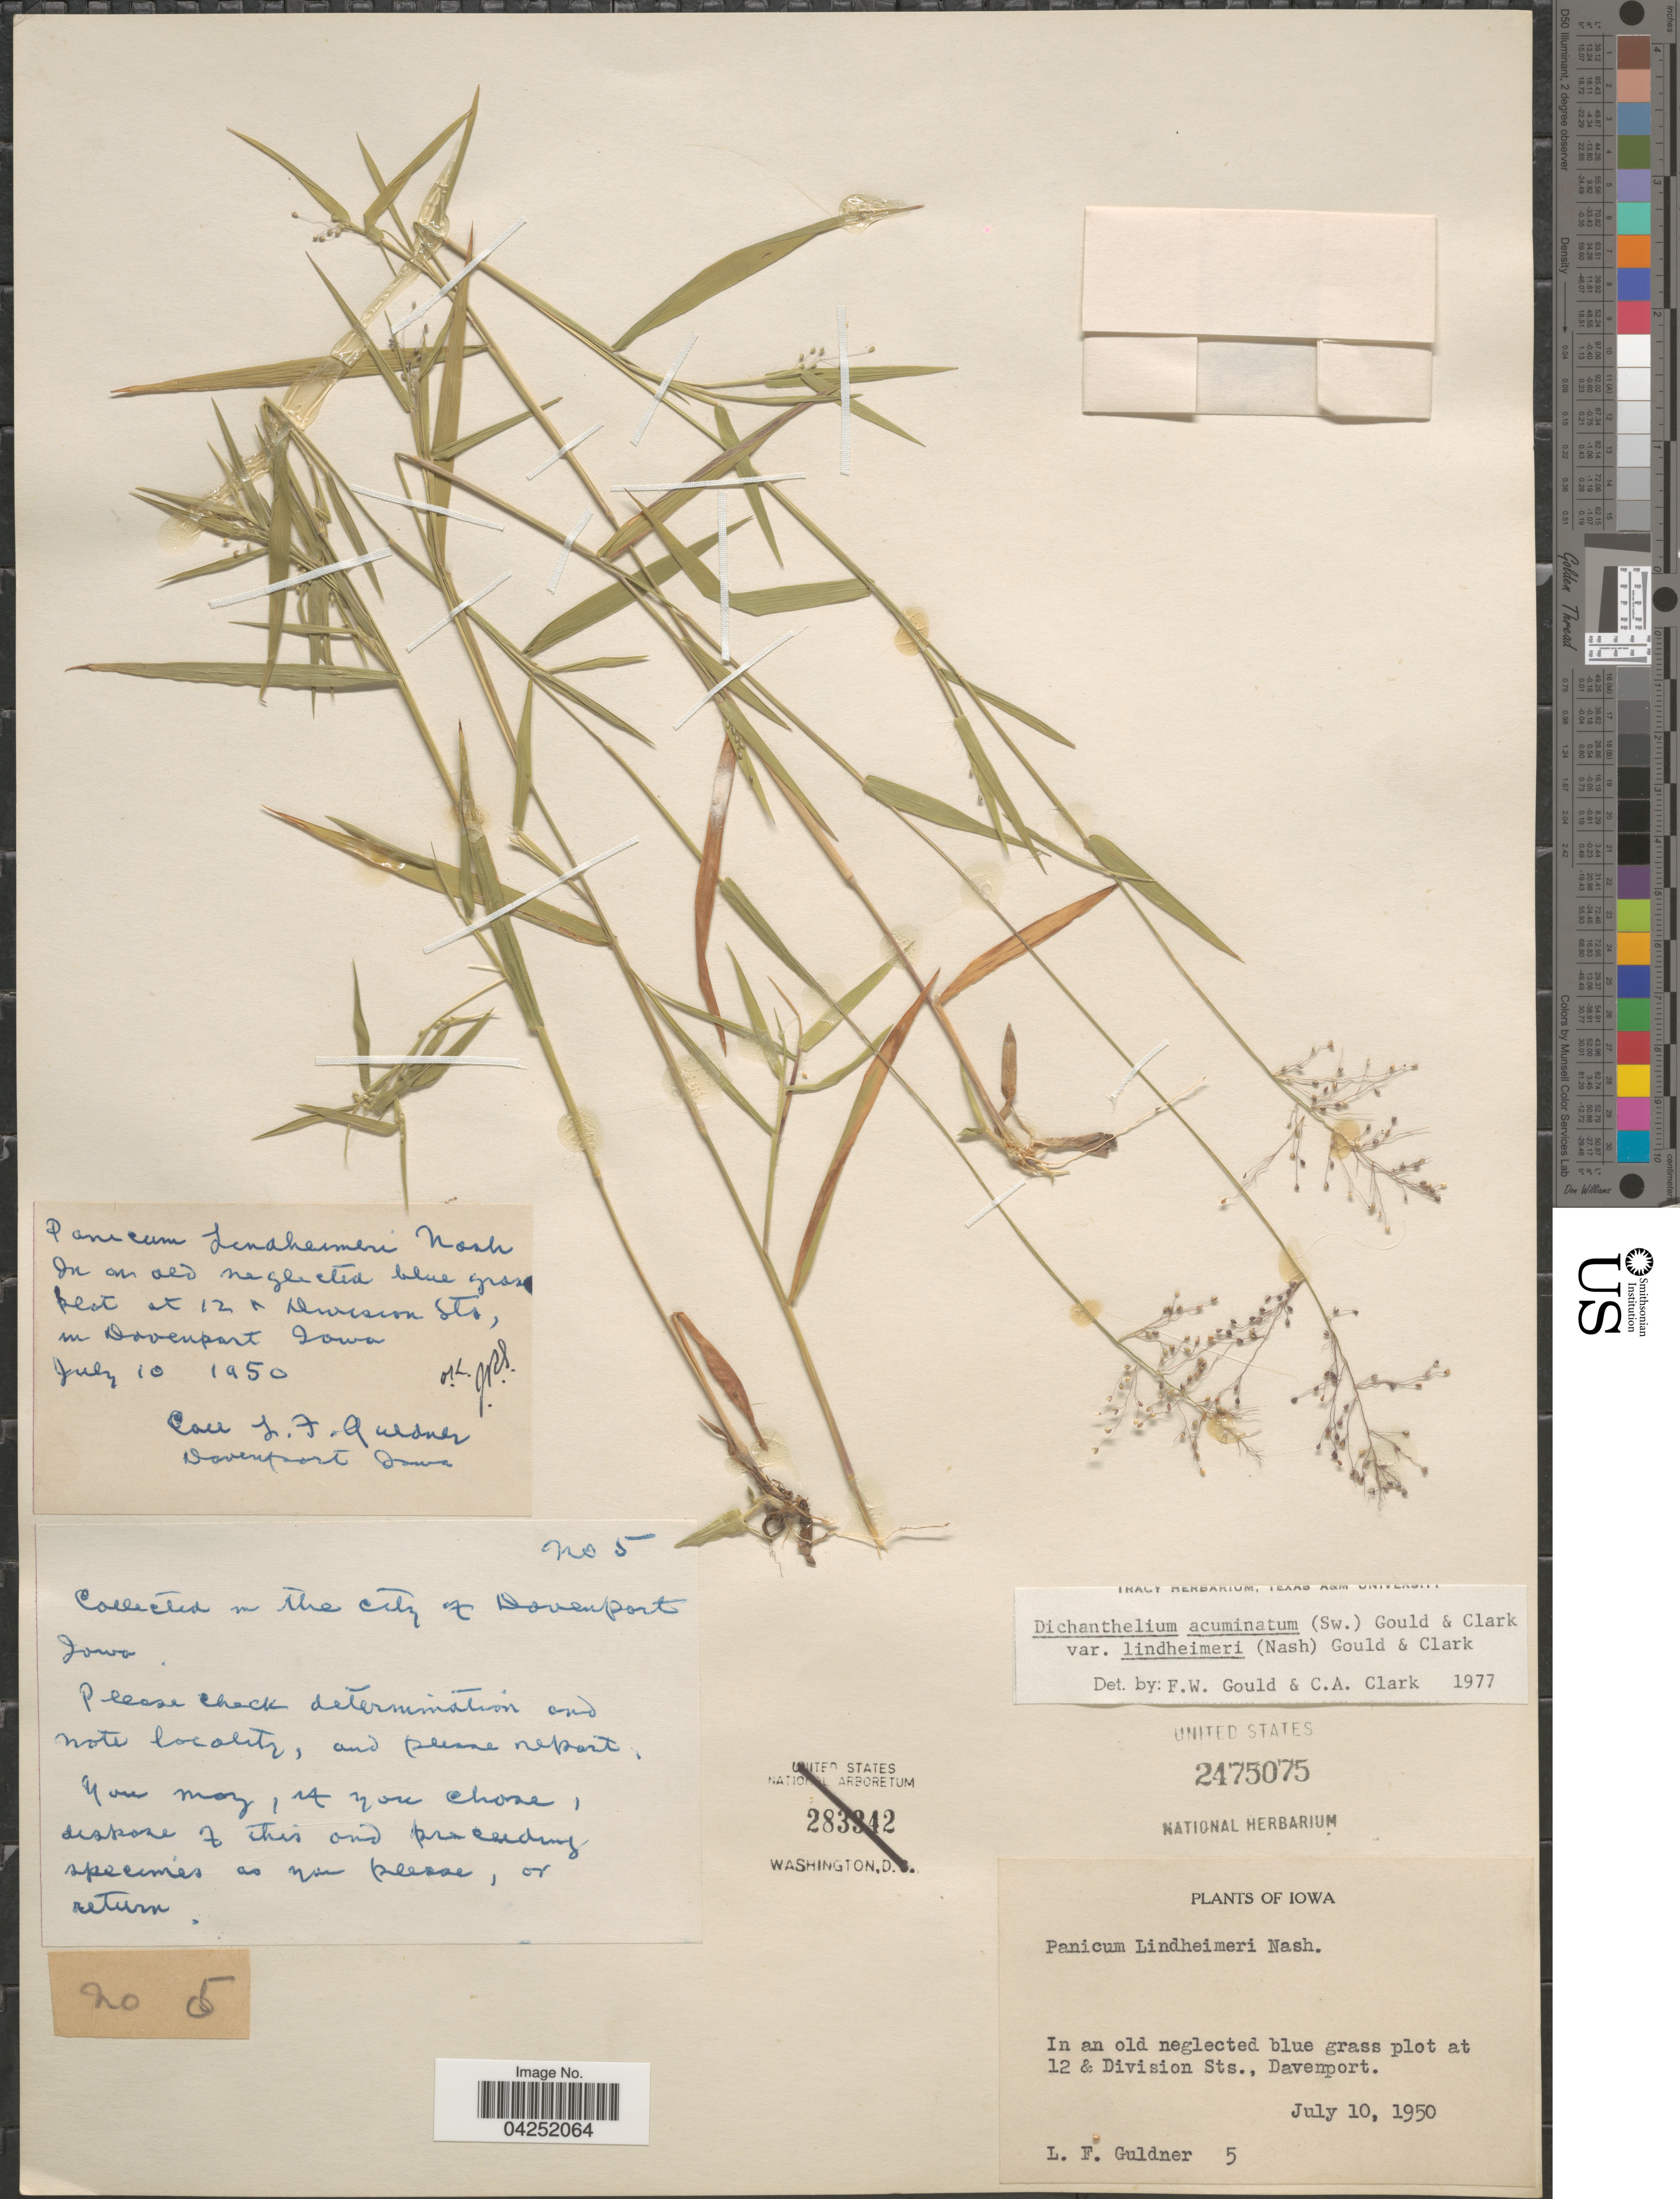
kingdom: Plantae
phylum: Tracheophyta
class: Liliopsida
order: Poales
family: Poaceae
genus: Dichanthelium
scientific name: Dichanthelium acuminatum var. lindheimeri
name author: (Nash) Gould & C.A. Clark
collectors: L. Guldner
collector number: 5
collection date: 1950-07-10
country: United States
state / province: Iowa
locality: In an old neglected blue grass plot at 12 & Division Sts., Davenport.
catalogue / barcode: US 2475075